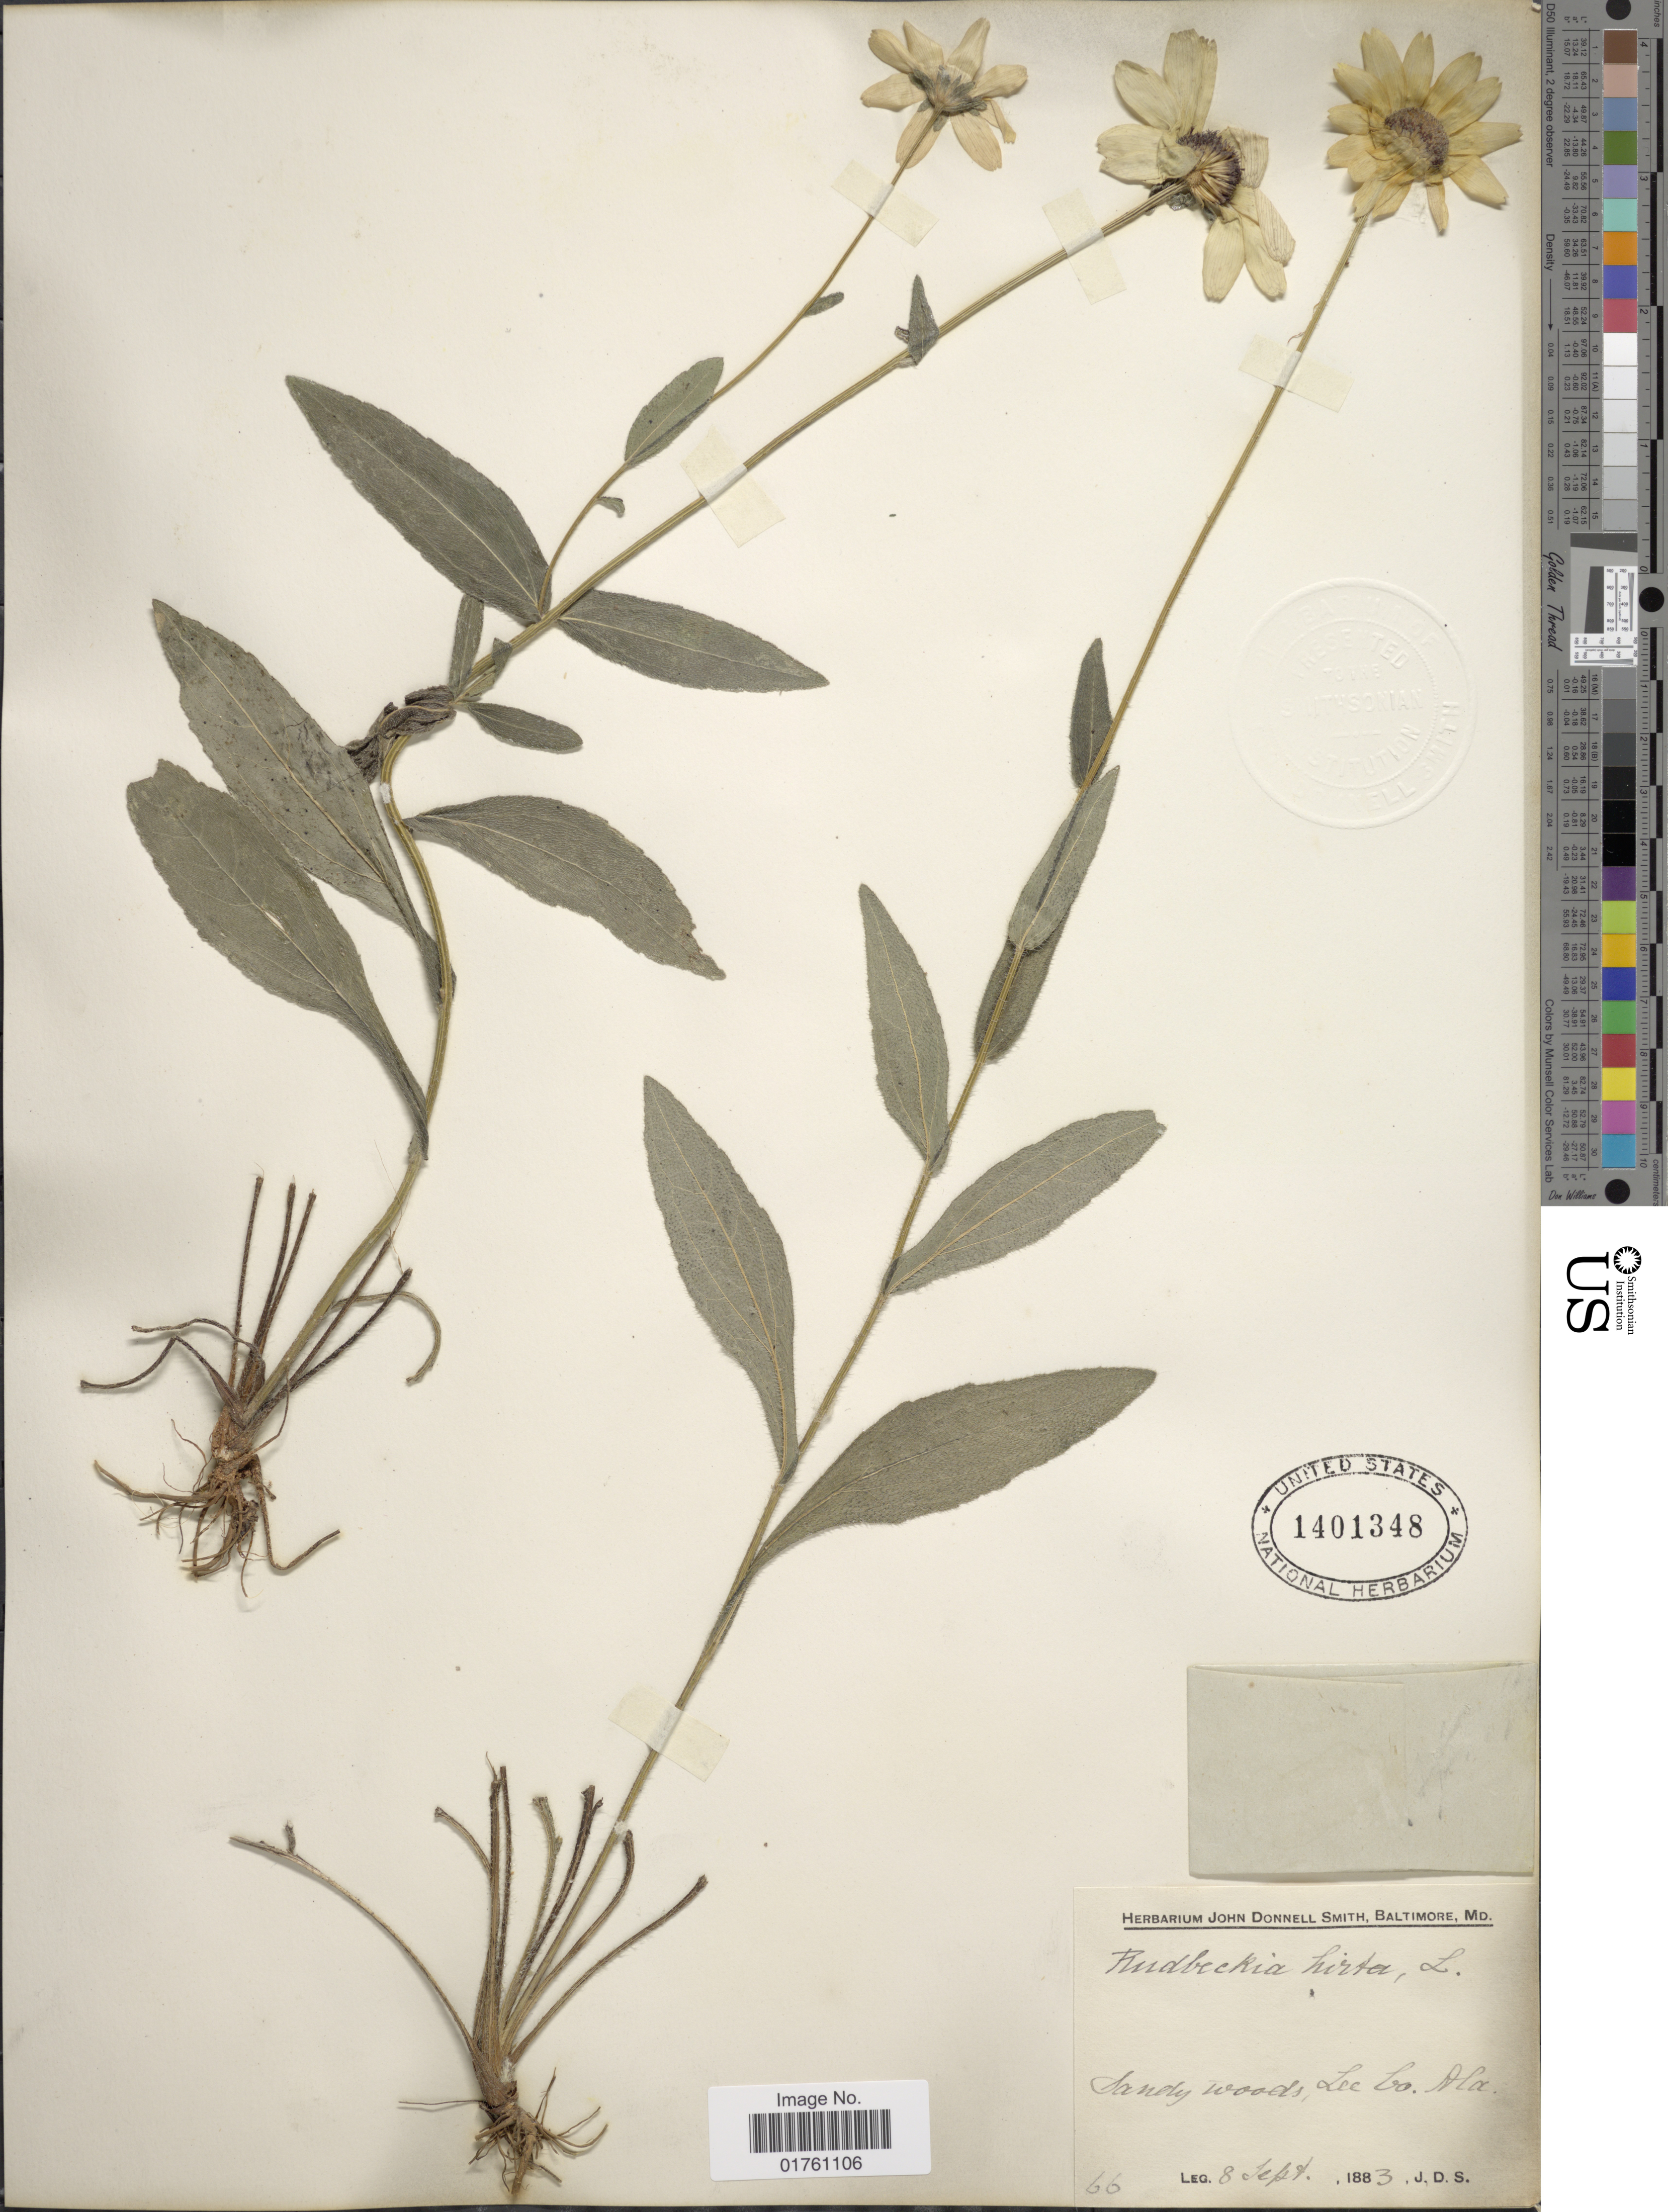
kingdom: Plantae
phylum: Tracheophyta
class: Magnoliopsida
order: Asterales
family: Asteraceae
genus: Rudbeckia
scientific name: Rudbeckia hirta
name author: L.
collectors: J. Donnell Smith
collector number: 66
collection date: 1883-09-08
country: United States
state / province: Alabama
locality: Sandy woods, Lee Co. Ala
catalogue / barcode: US 1401348